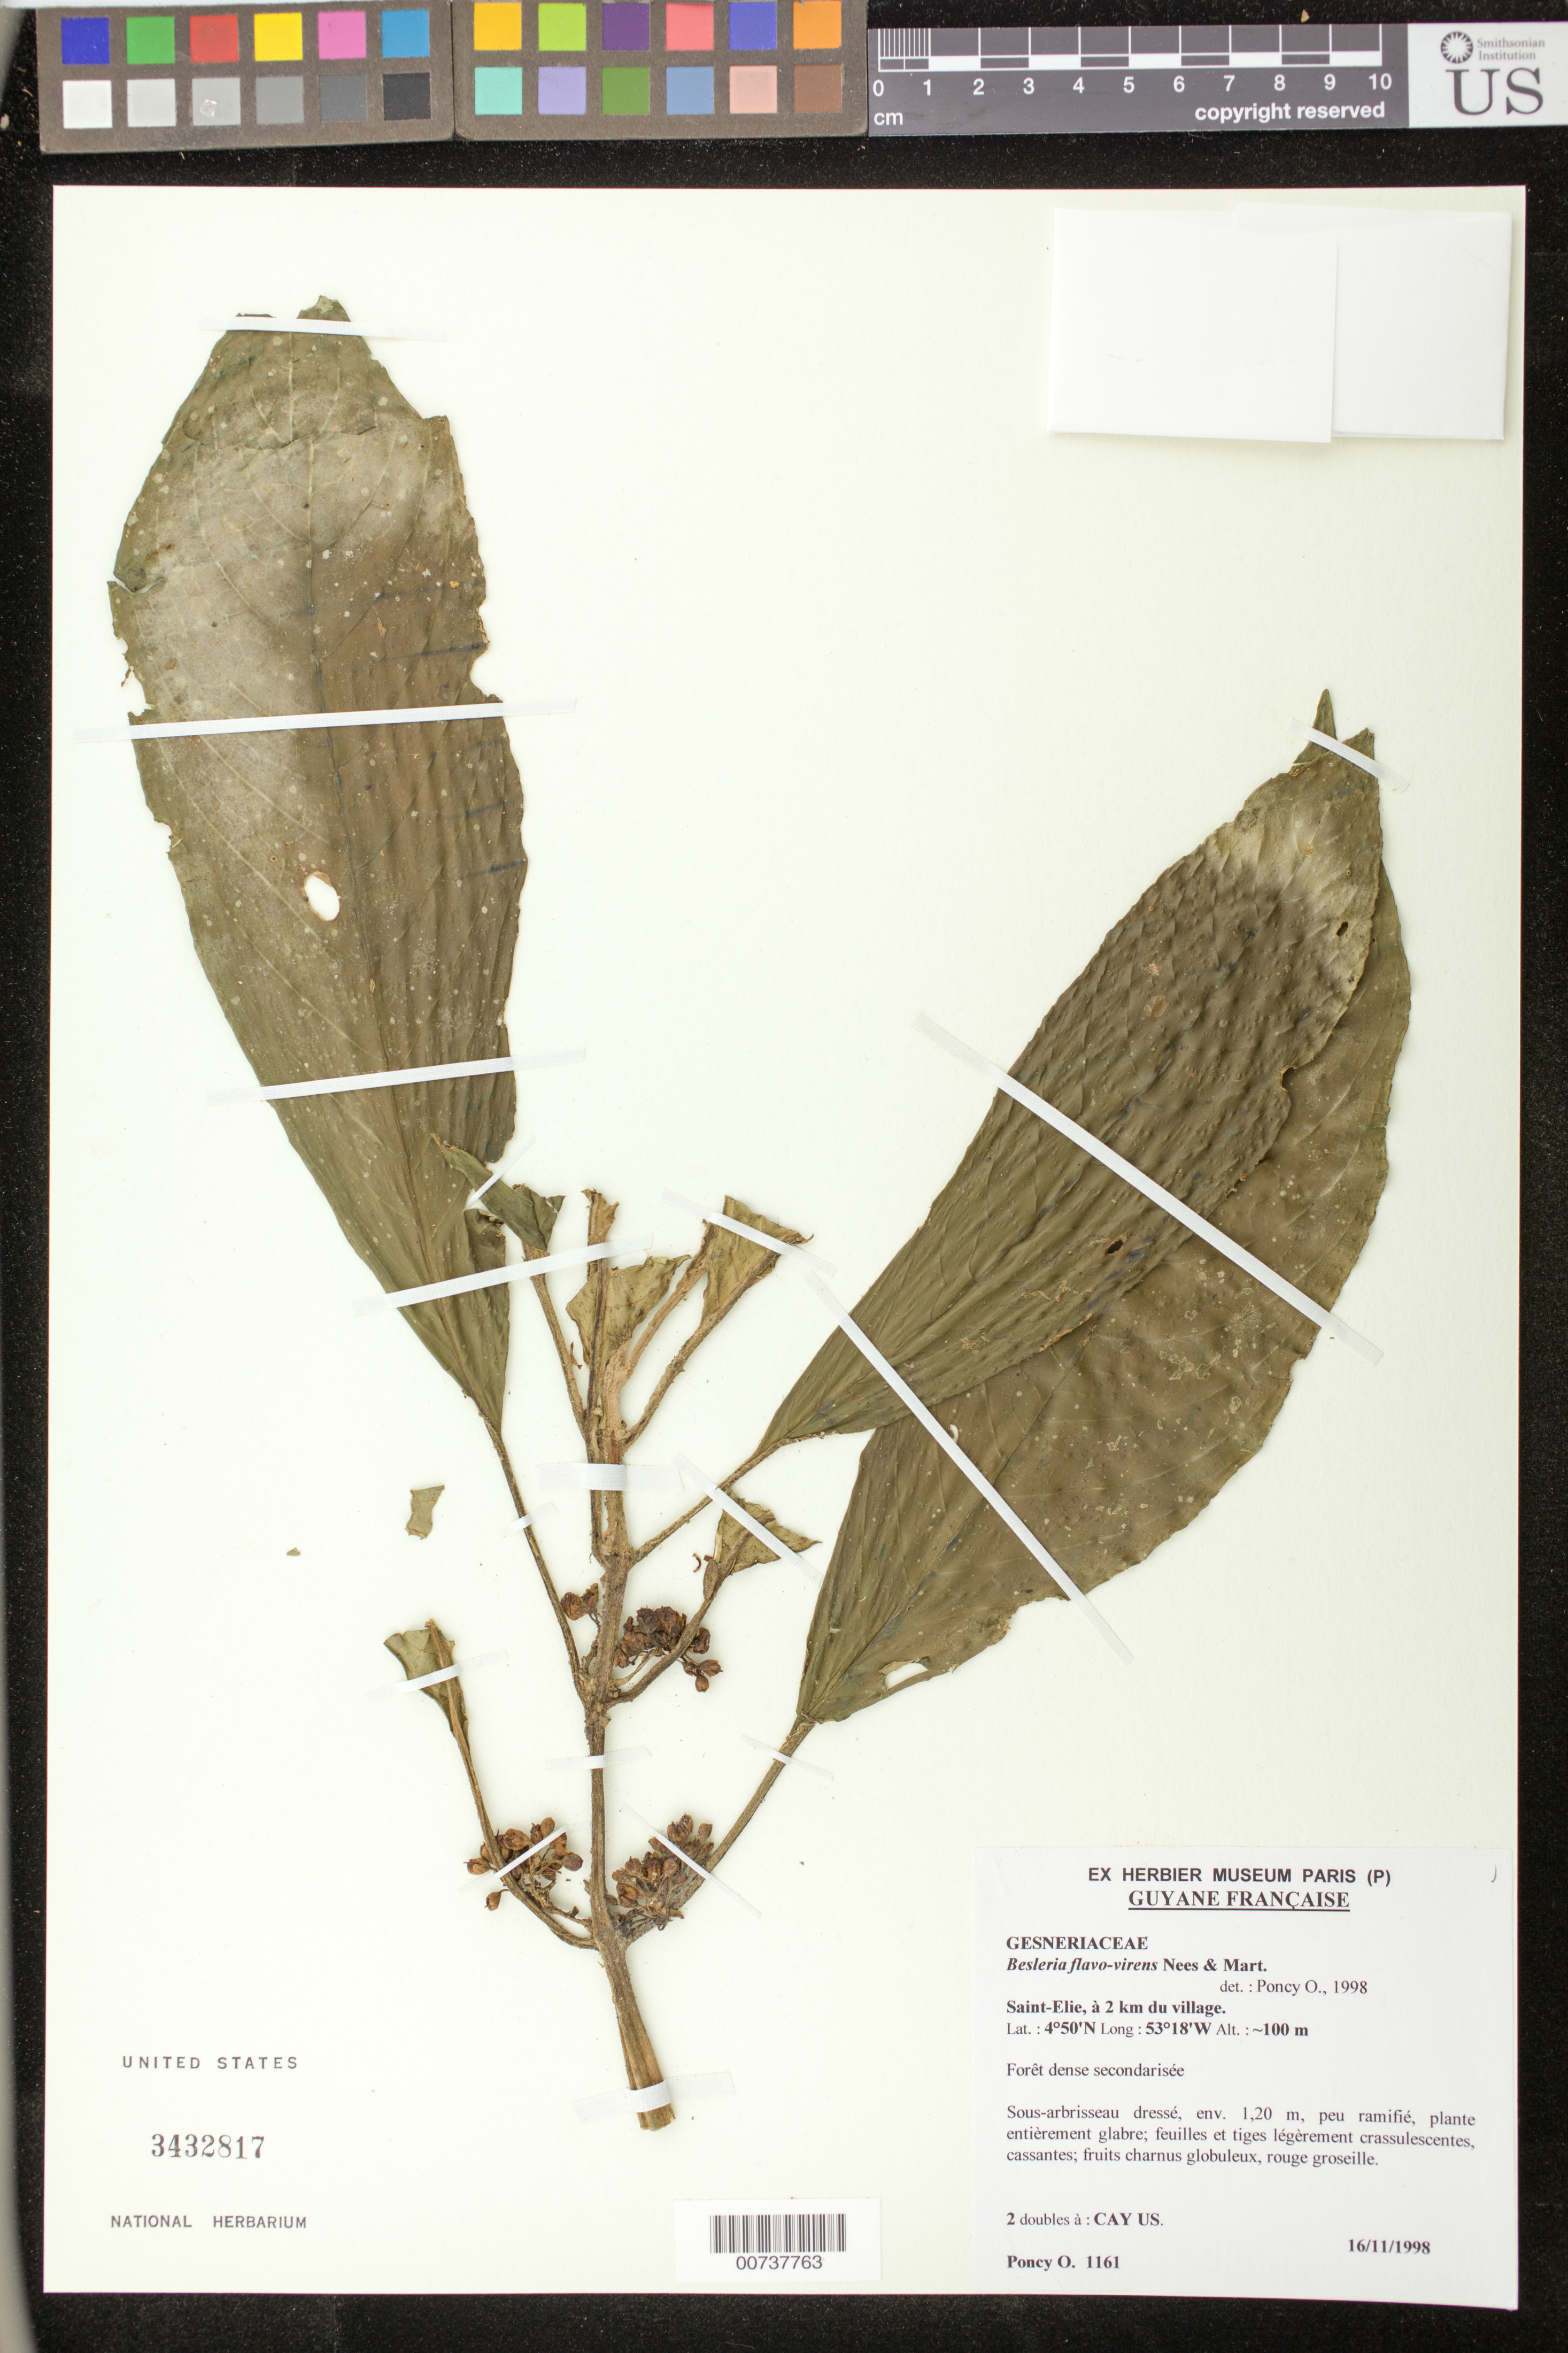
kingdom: Plantae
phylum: Tracheophyta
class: Magnoliopsida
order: Lamiales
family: Gesneriaceae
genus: Besleria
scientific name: Besleria flavo-virens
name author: Nees & Mart.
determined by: Poncy, O.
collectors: O. Poncy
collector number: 1161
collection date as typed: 16 Nov 1998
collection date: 1998-11-16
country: French Guiana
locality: Saint-Elie, à 2km du village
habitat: Forêt dense secondarisée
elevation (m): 100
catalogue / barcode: US 3432817